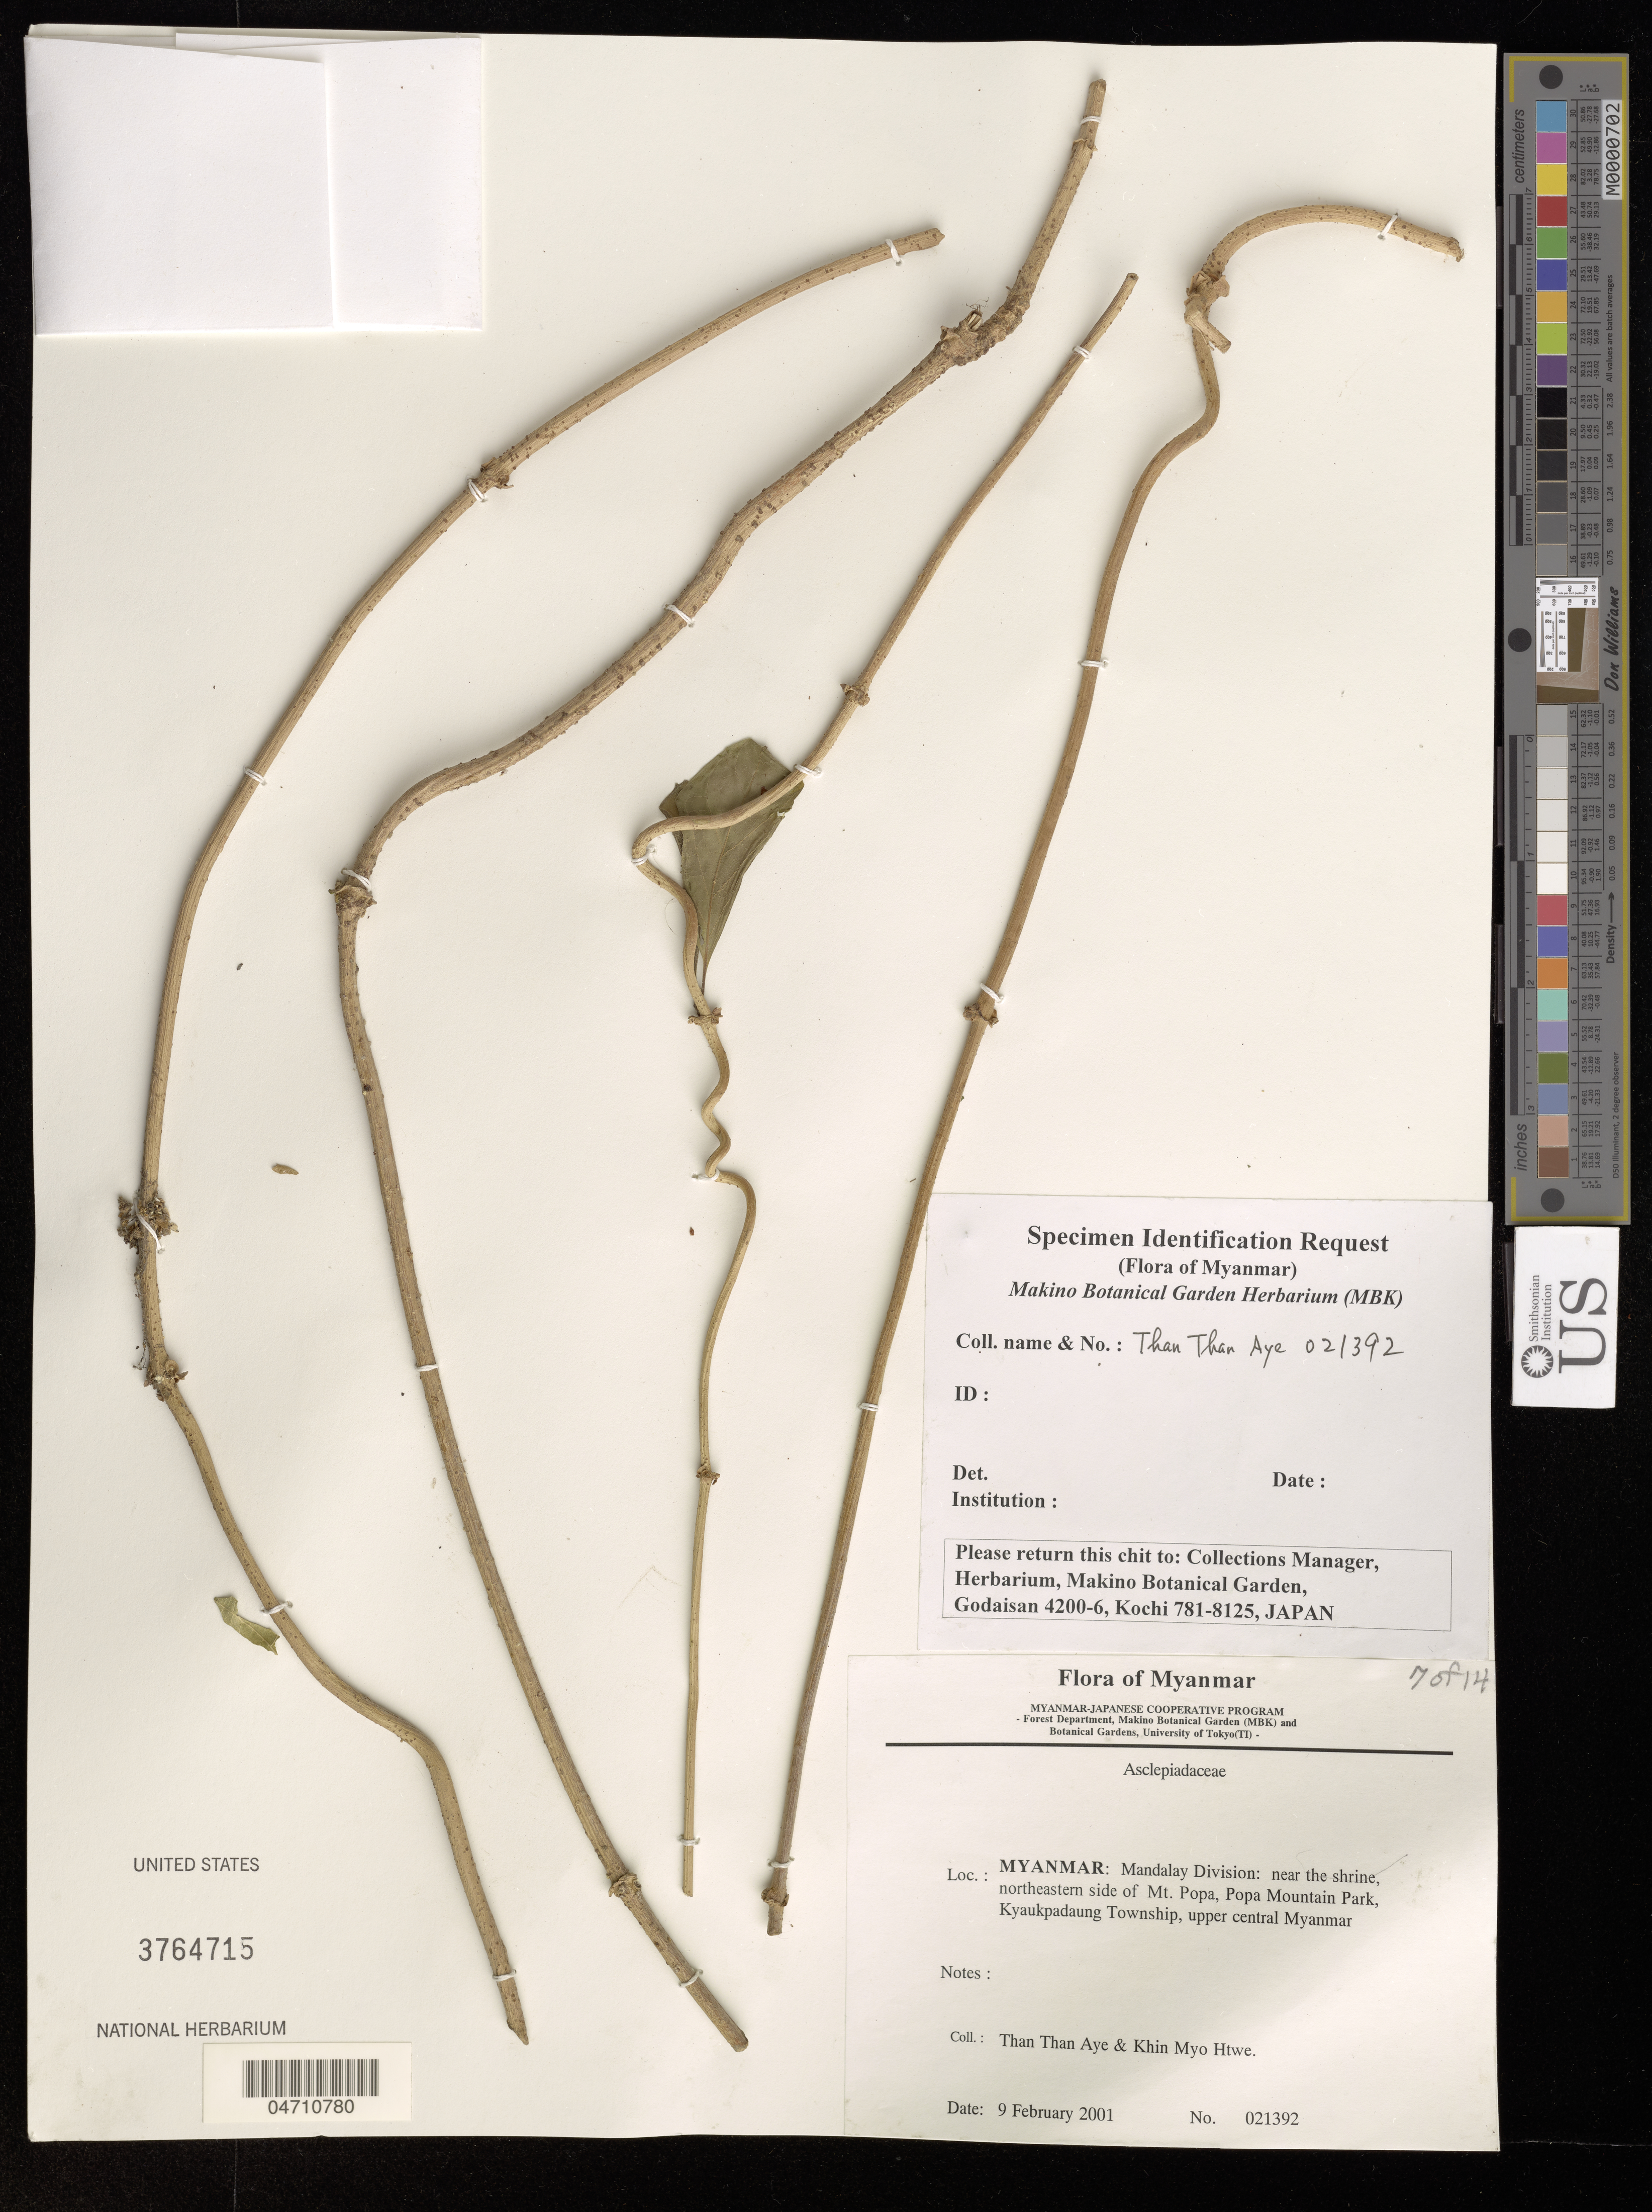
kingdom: Plantae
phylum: Tracheophyta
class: Magnoliopsida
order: Gentianales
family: Apocynaceae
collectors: T. Aye & K. Htwe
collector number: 021392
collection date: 2001-02-09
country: Myanmar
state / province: Mandalay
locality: Mandalay Division: near the shrine, northeastern side of Mt. Popa, Popa Mountain Park, Kyaukpadaung Township, upper central Myanmar.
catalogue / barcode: US 3764715